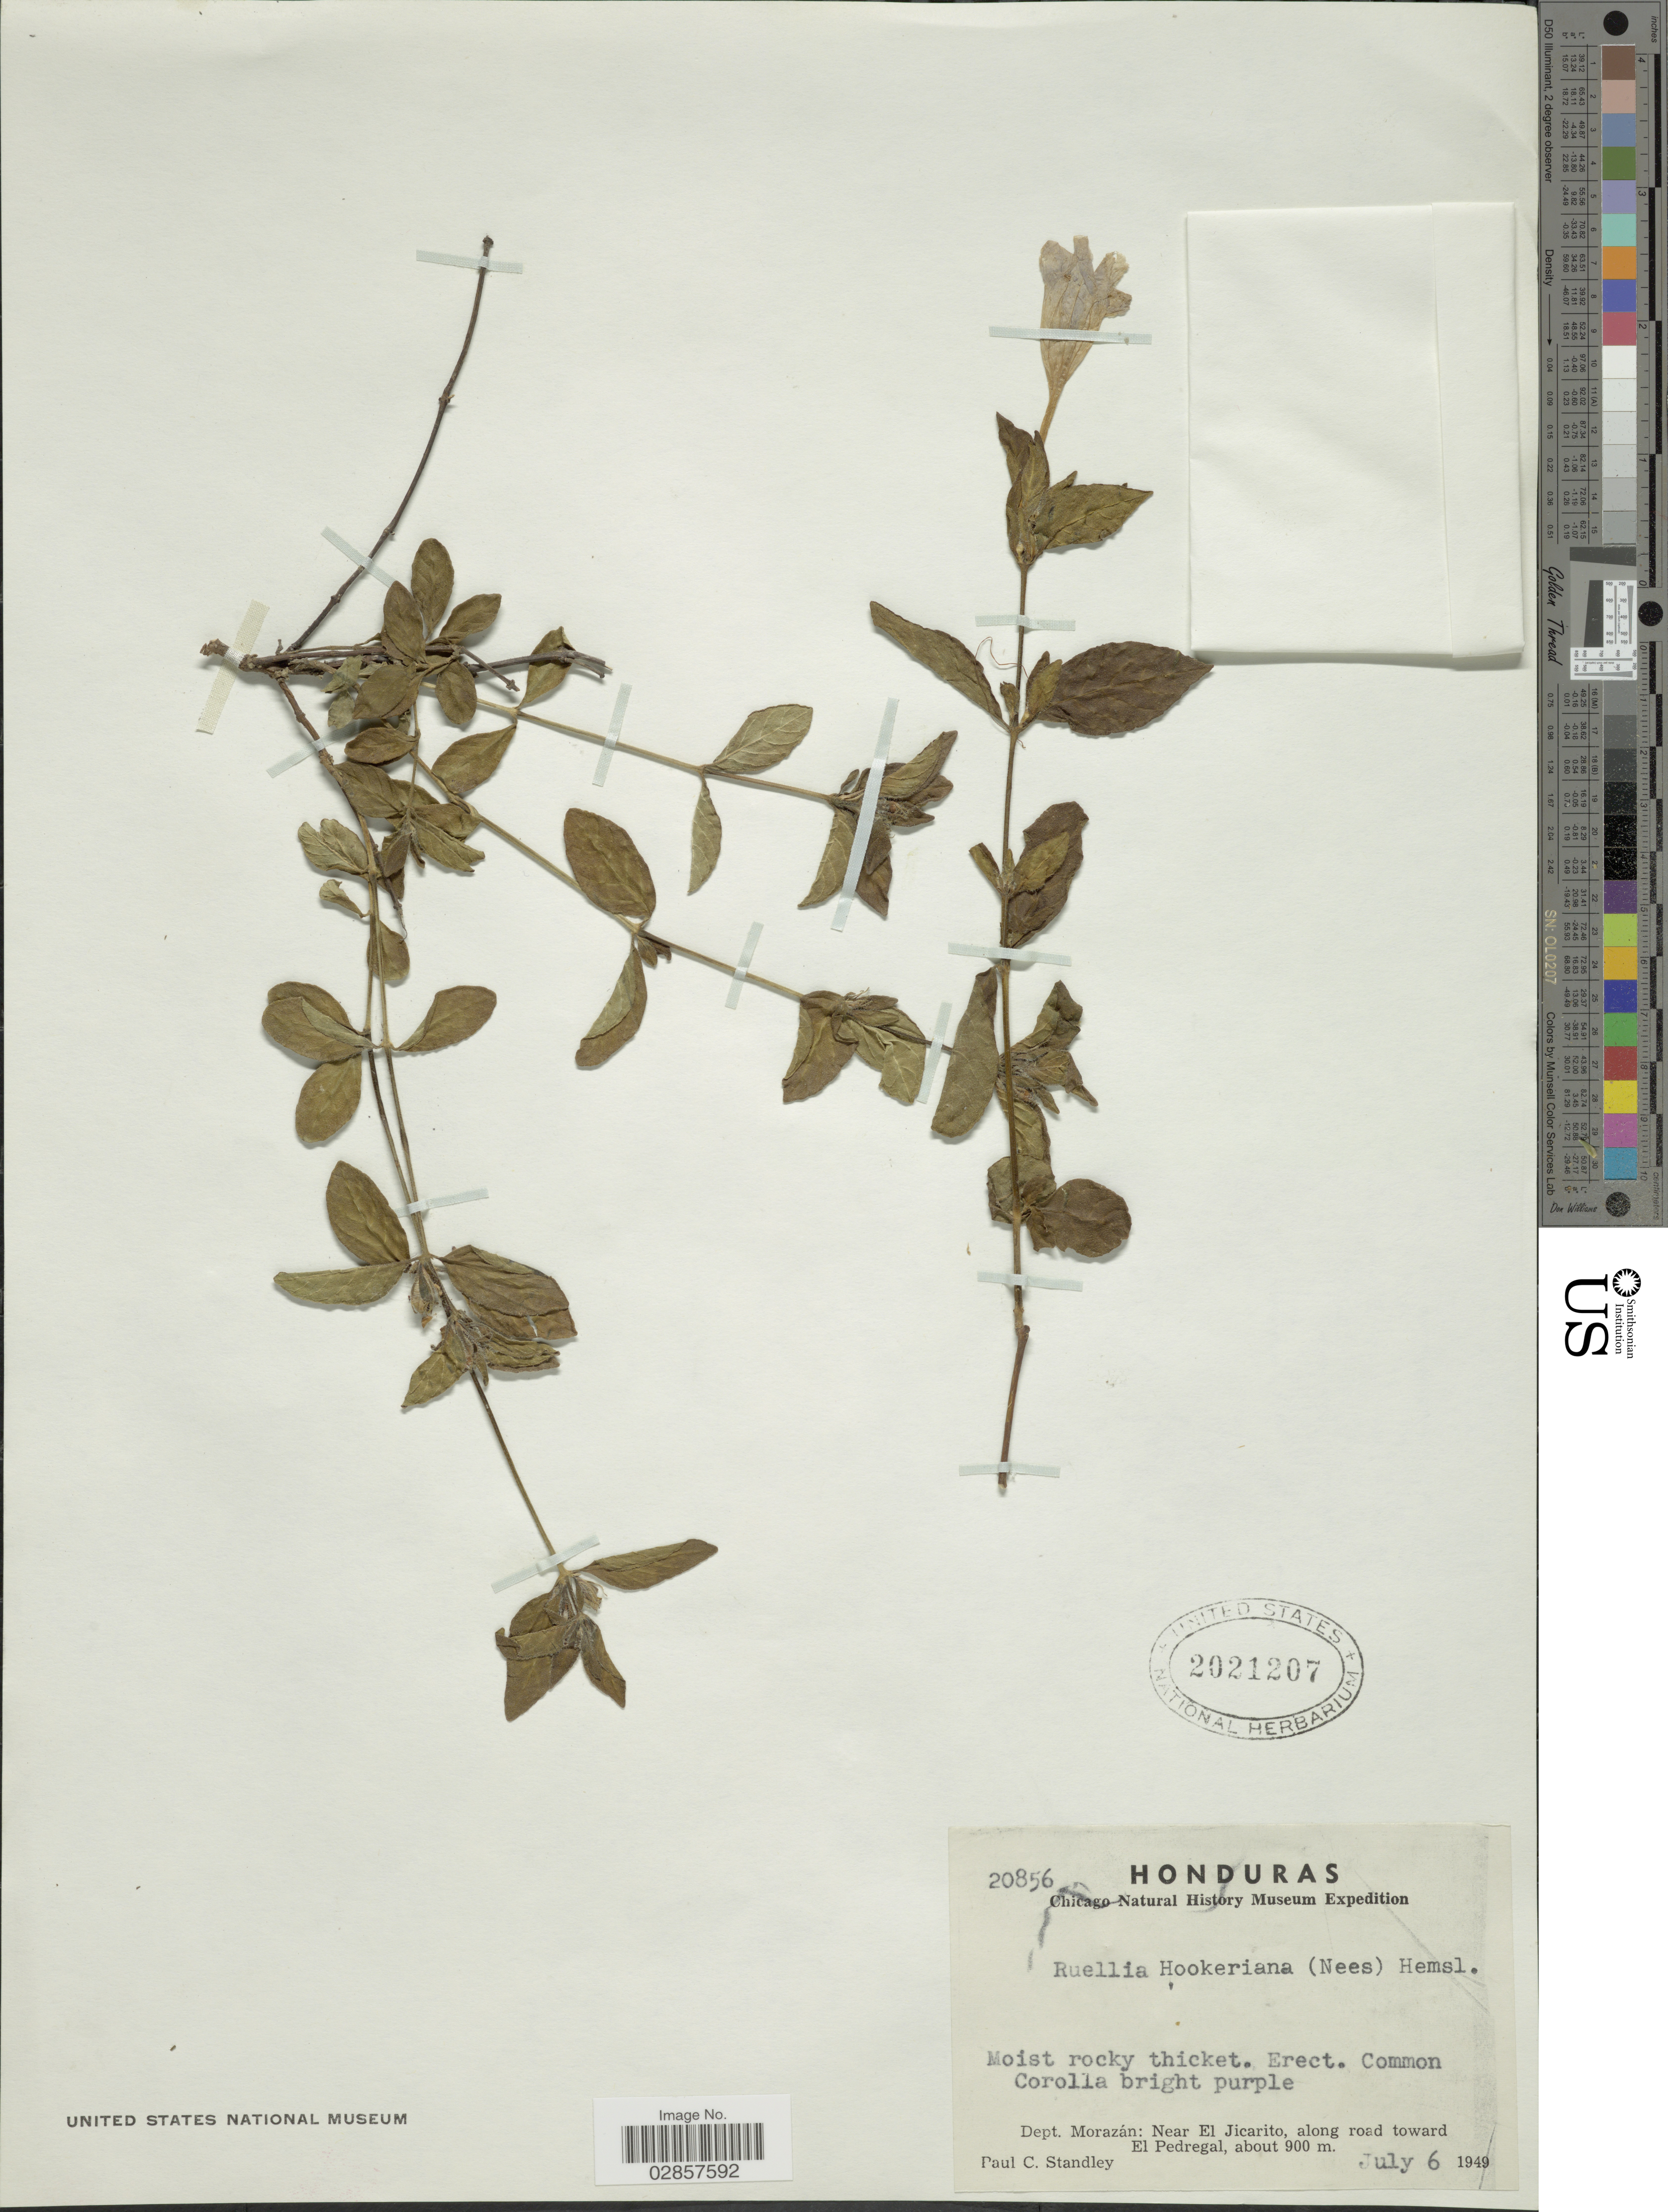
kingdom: Plantae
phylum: Tracheophyta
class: Magnoliopsida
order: Lamiales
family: Acanthaceae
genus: Ruellia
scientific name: Ruellia hookeriana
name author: (Nees) Hemsl.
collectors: P. C. Standley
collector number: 20856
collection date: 1949-07-06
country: Honduras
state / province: Fco. Morazán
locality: Dept. Morazán, Near El Jicarito, along road toward El Pedregal.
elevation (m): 900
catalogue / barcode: US 2021207